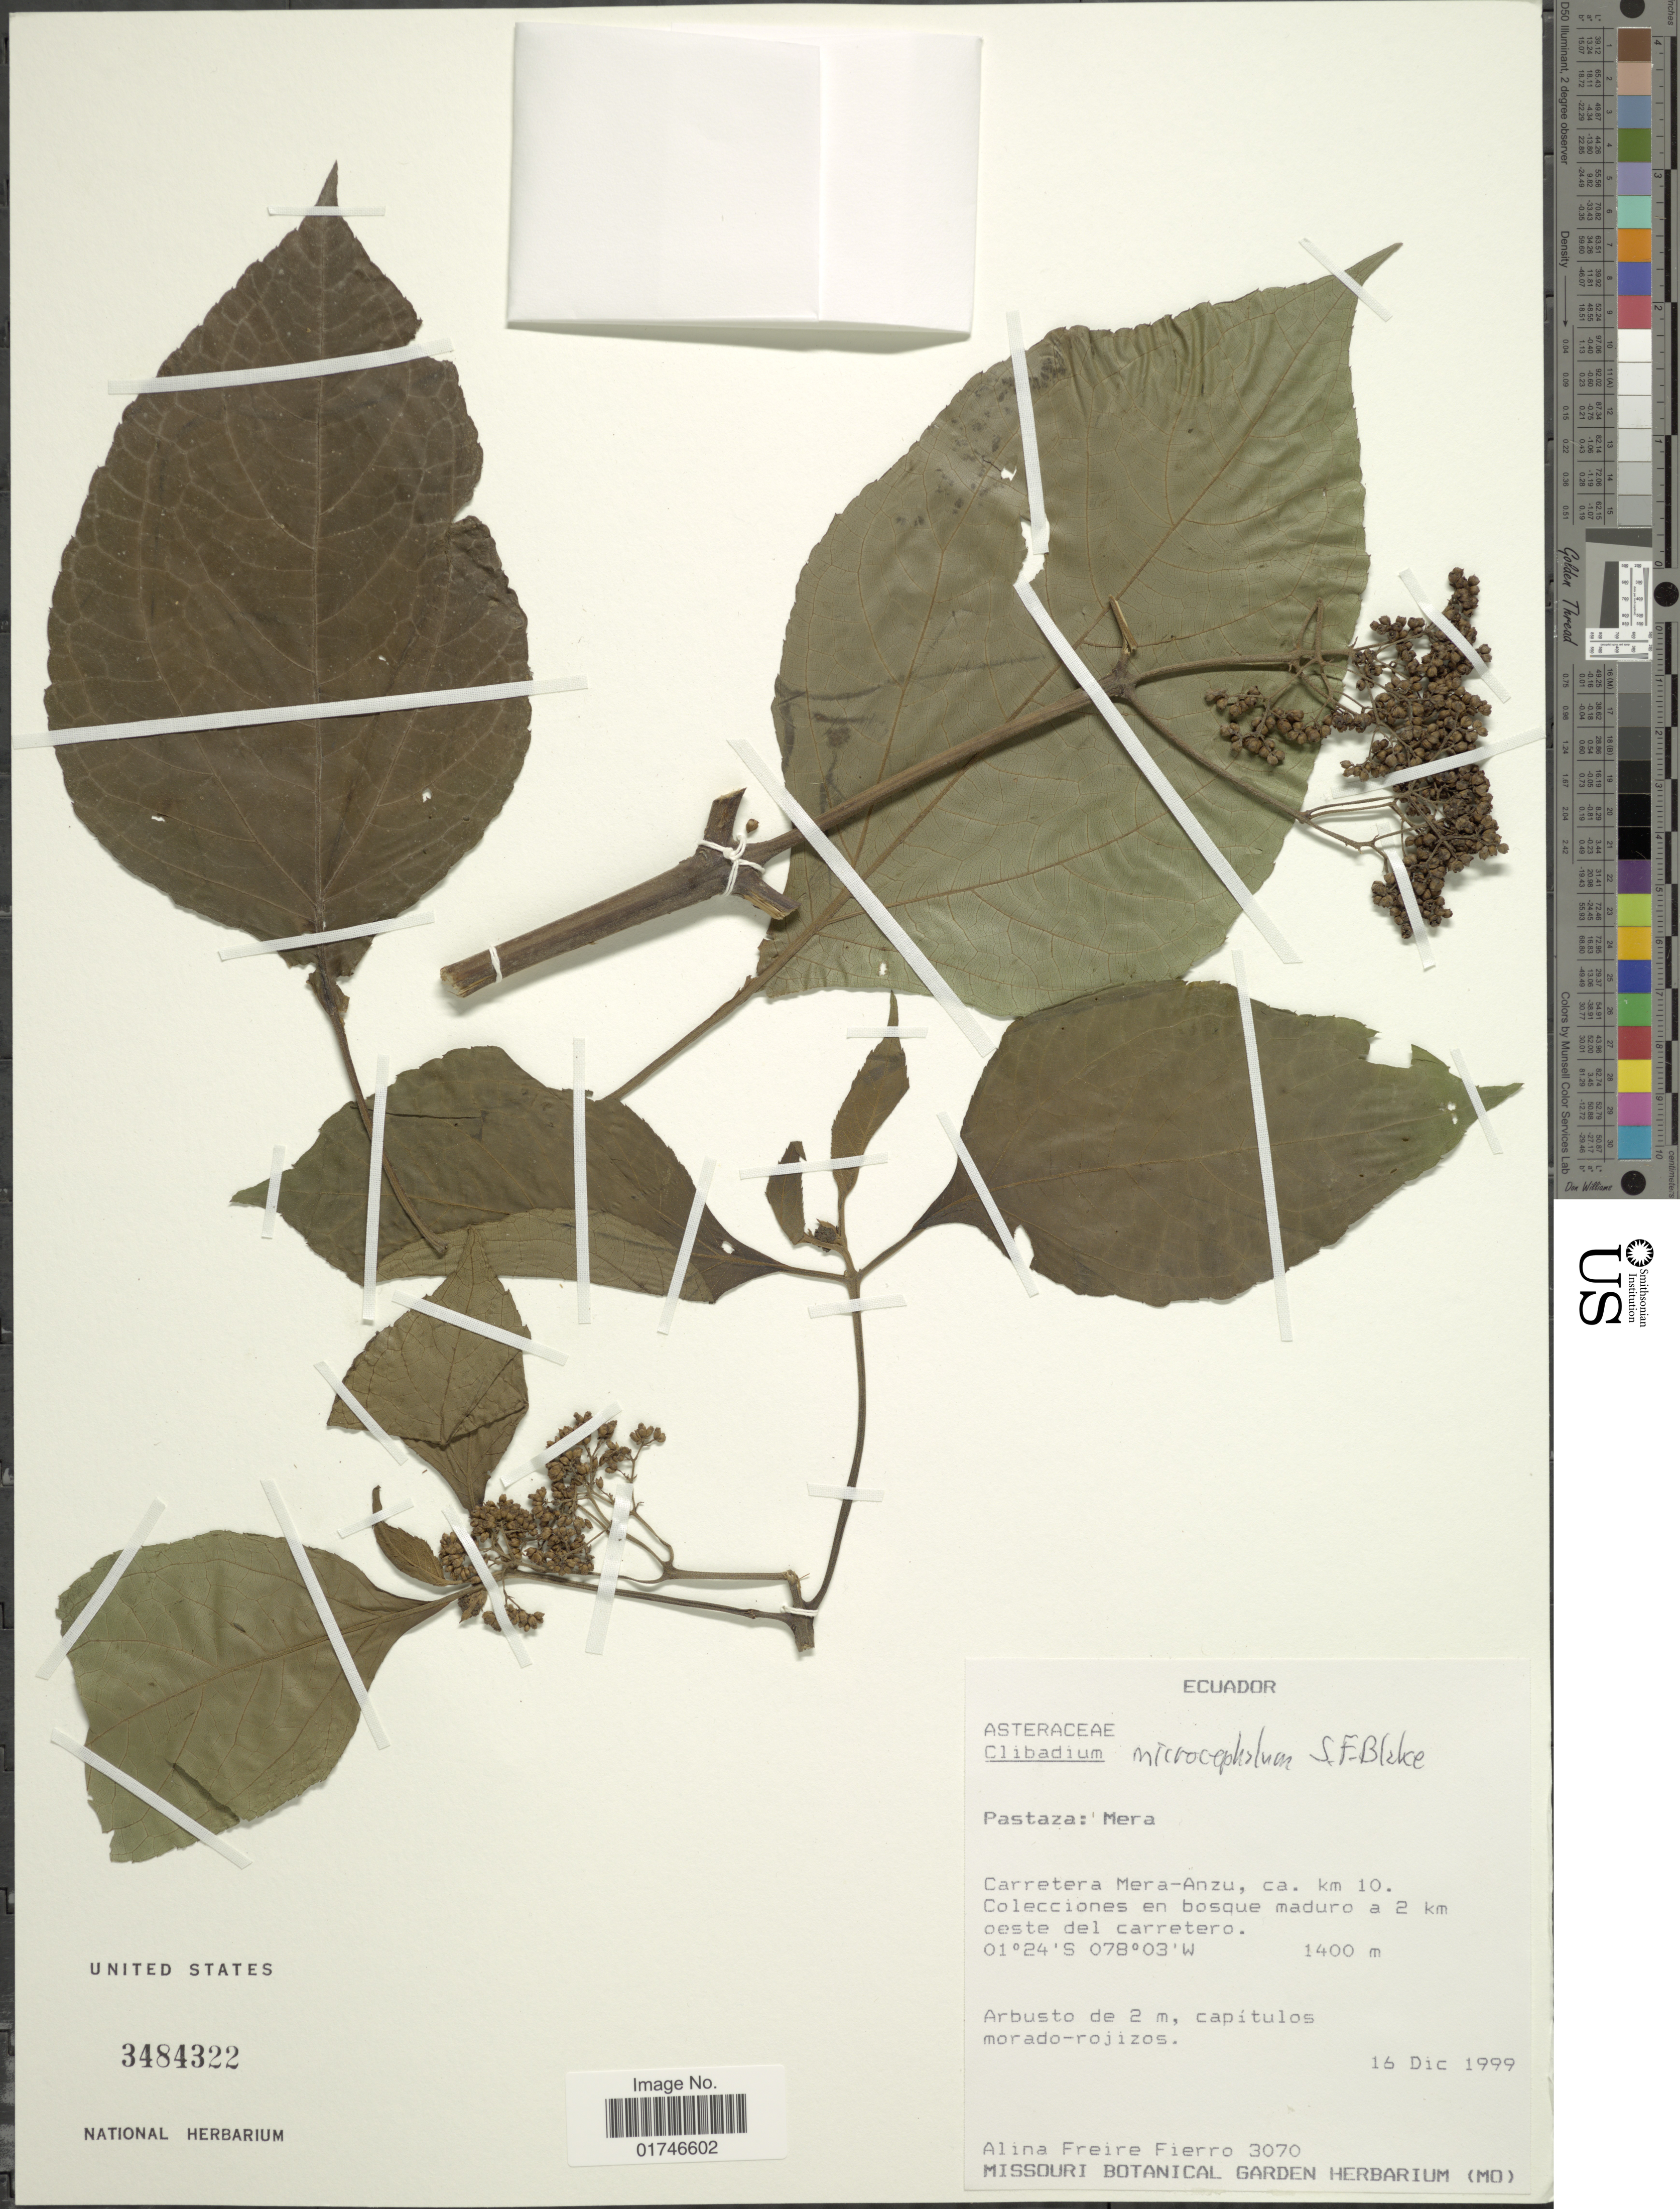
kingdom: Plantae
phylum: Tracheophyta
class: Magnoliopsida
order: Asterales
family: Asteraceae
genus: Clibadium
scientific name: Clibadium microcephalum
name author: S.F. Blake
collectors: A. Freire-Fierro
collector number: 3070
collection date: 1999-12-16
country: Ecuador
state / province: Pastaza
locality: Pastaza:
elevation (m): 1400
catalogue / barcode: US 3484322